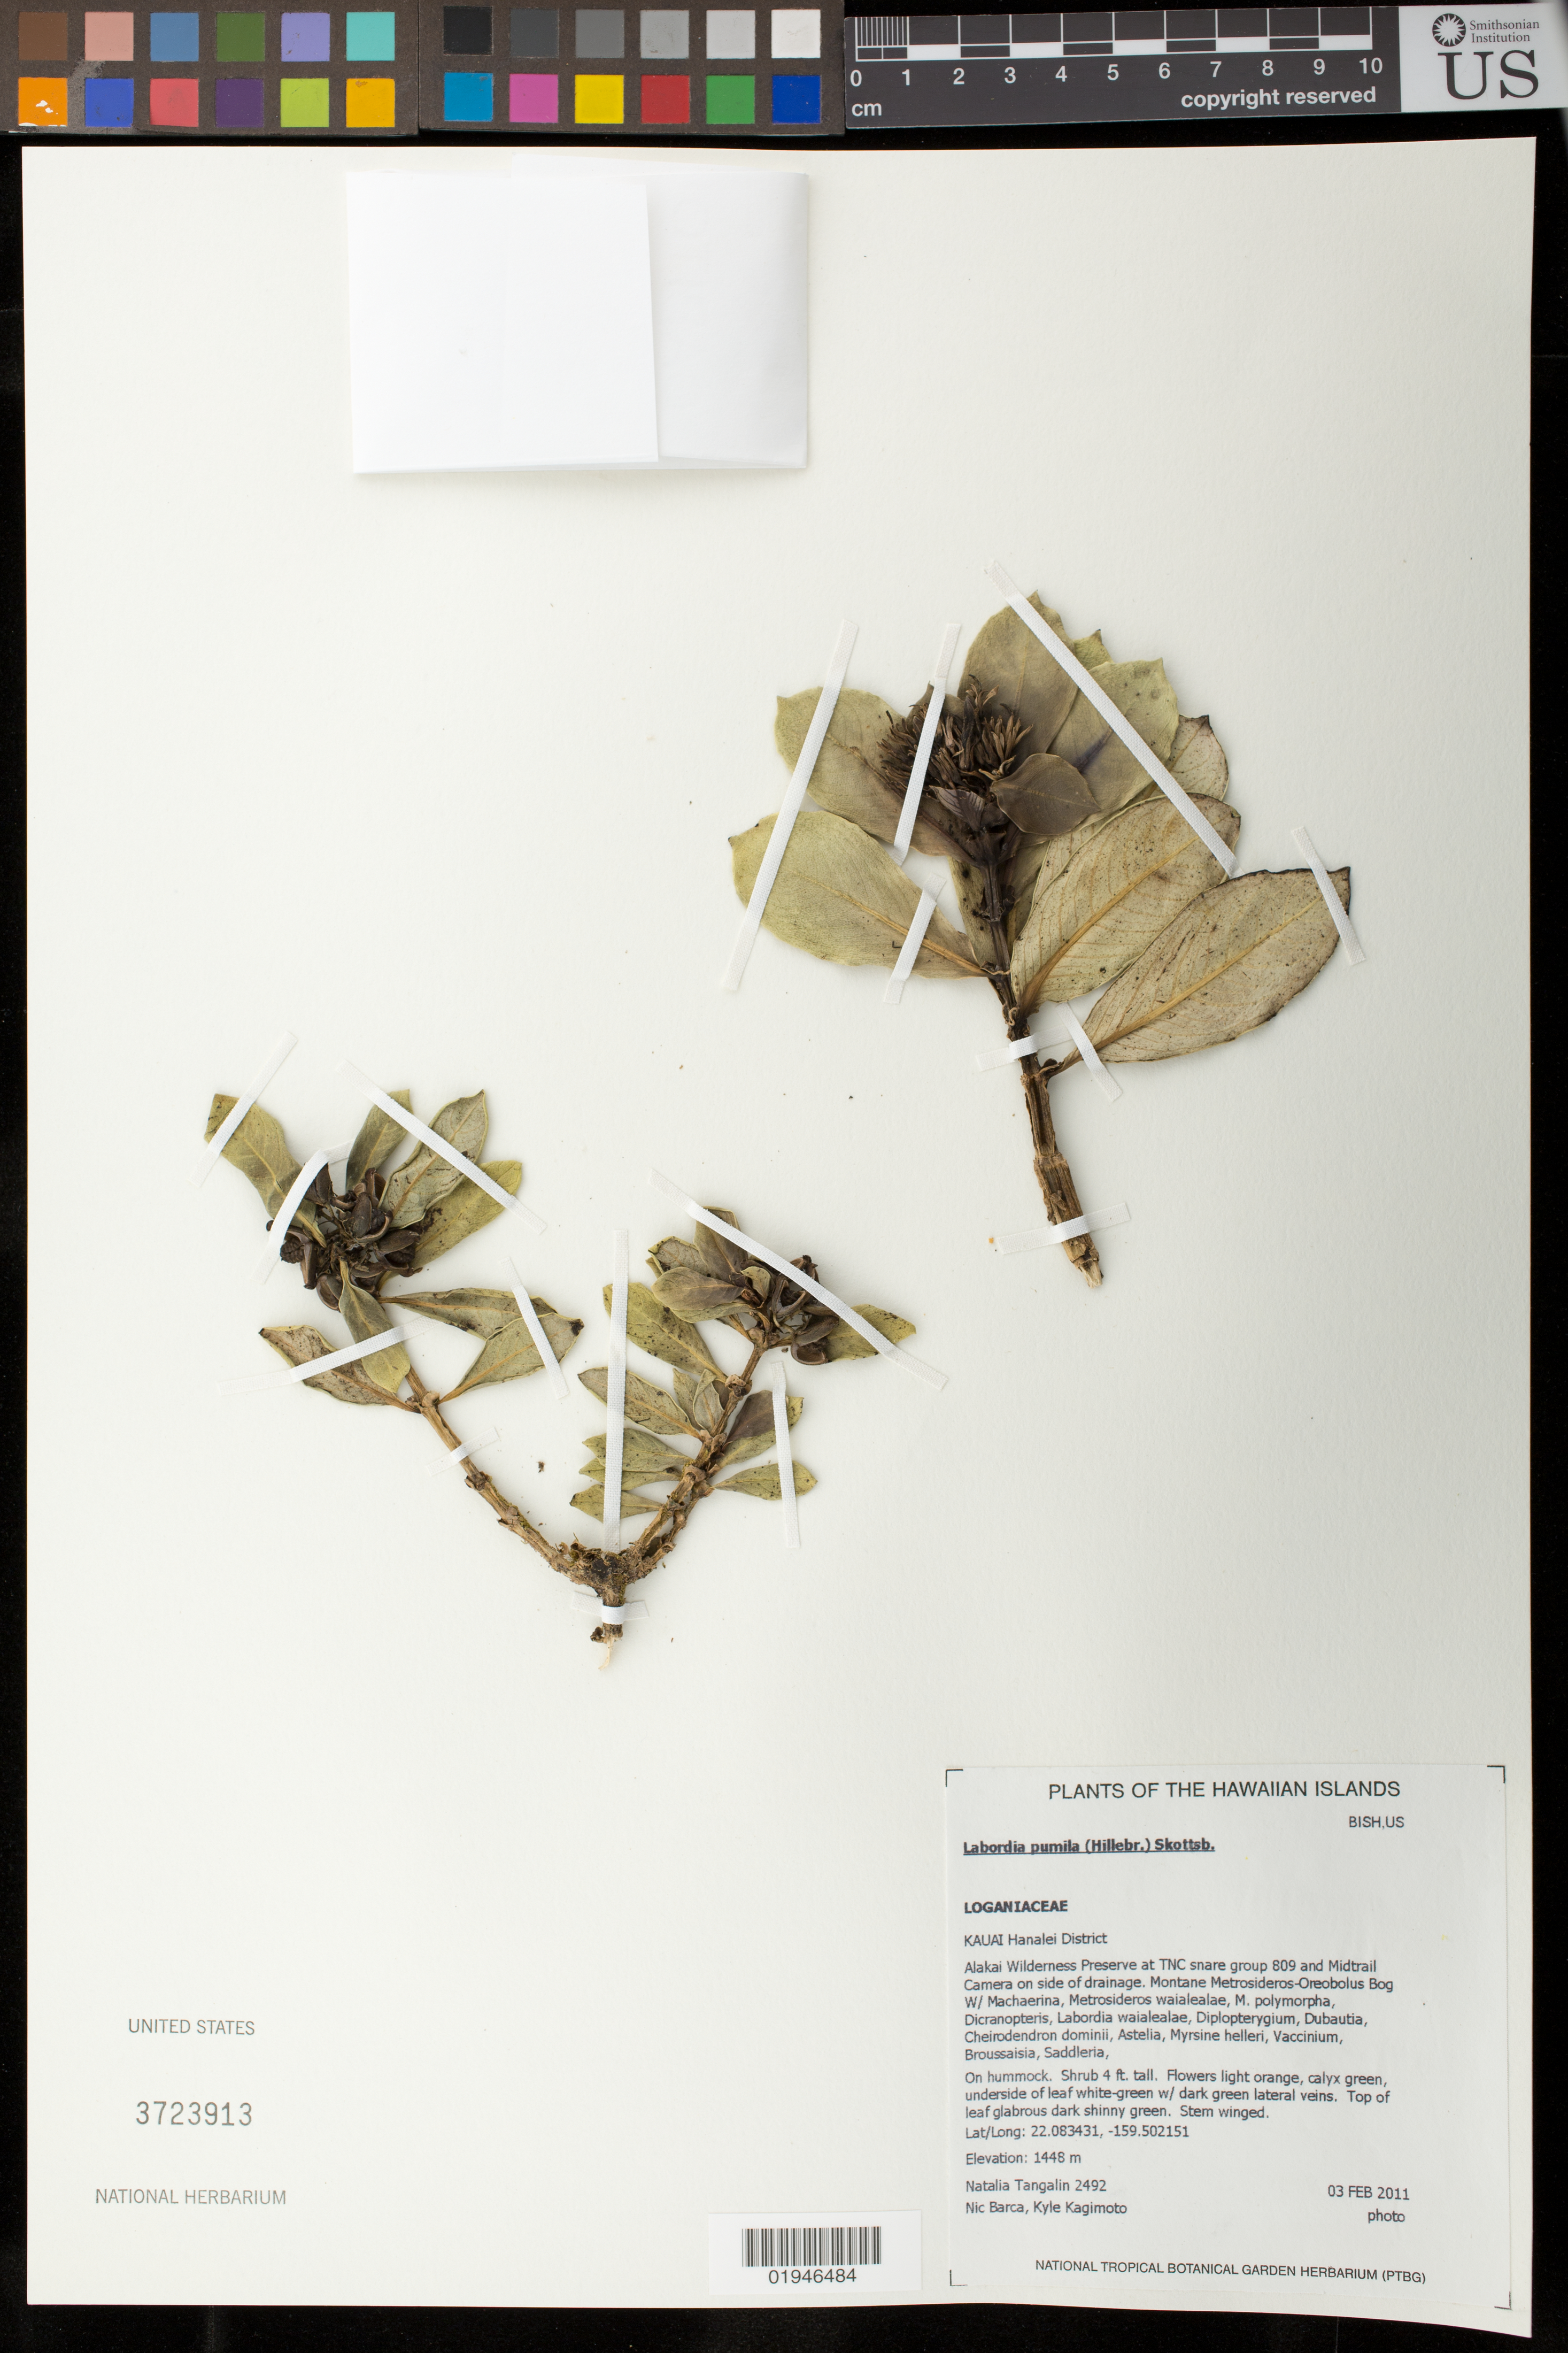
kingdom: Plantae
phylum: Tracheophyta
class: Magnoliopsida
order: Gentianales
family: Loganiaceae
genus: Geniostoma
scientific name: Geniostoma pumilum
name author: (Hillebr.) Byng & Christenh.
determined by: Wagner, W. L., (BOT), Smithsonian Institution - National Museum of Natural History (UNITED STATES)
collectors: N. Tangalin, N. Barca & K. Kagimoto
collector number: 2492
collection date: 2011-02-03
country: United States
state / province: Hawaii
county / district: Kauai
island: Kaua'i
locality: Hanalei District, Alakai Wilderness Preserve, at TNC snare group 809 and Midtrail camera on side of drainage.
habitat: Montane bog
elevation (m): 1448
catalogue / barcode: US 3723913